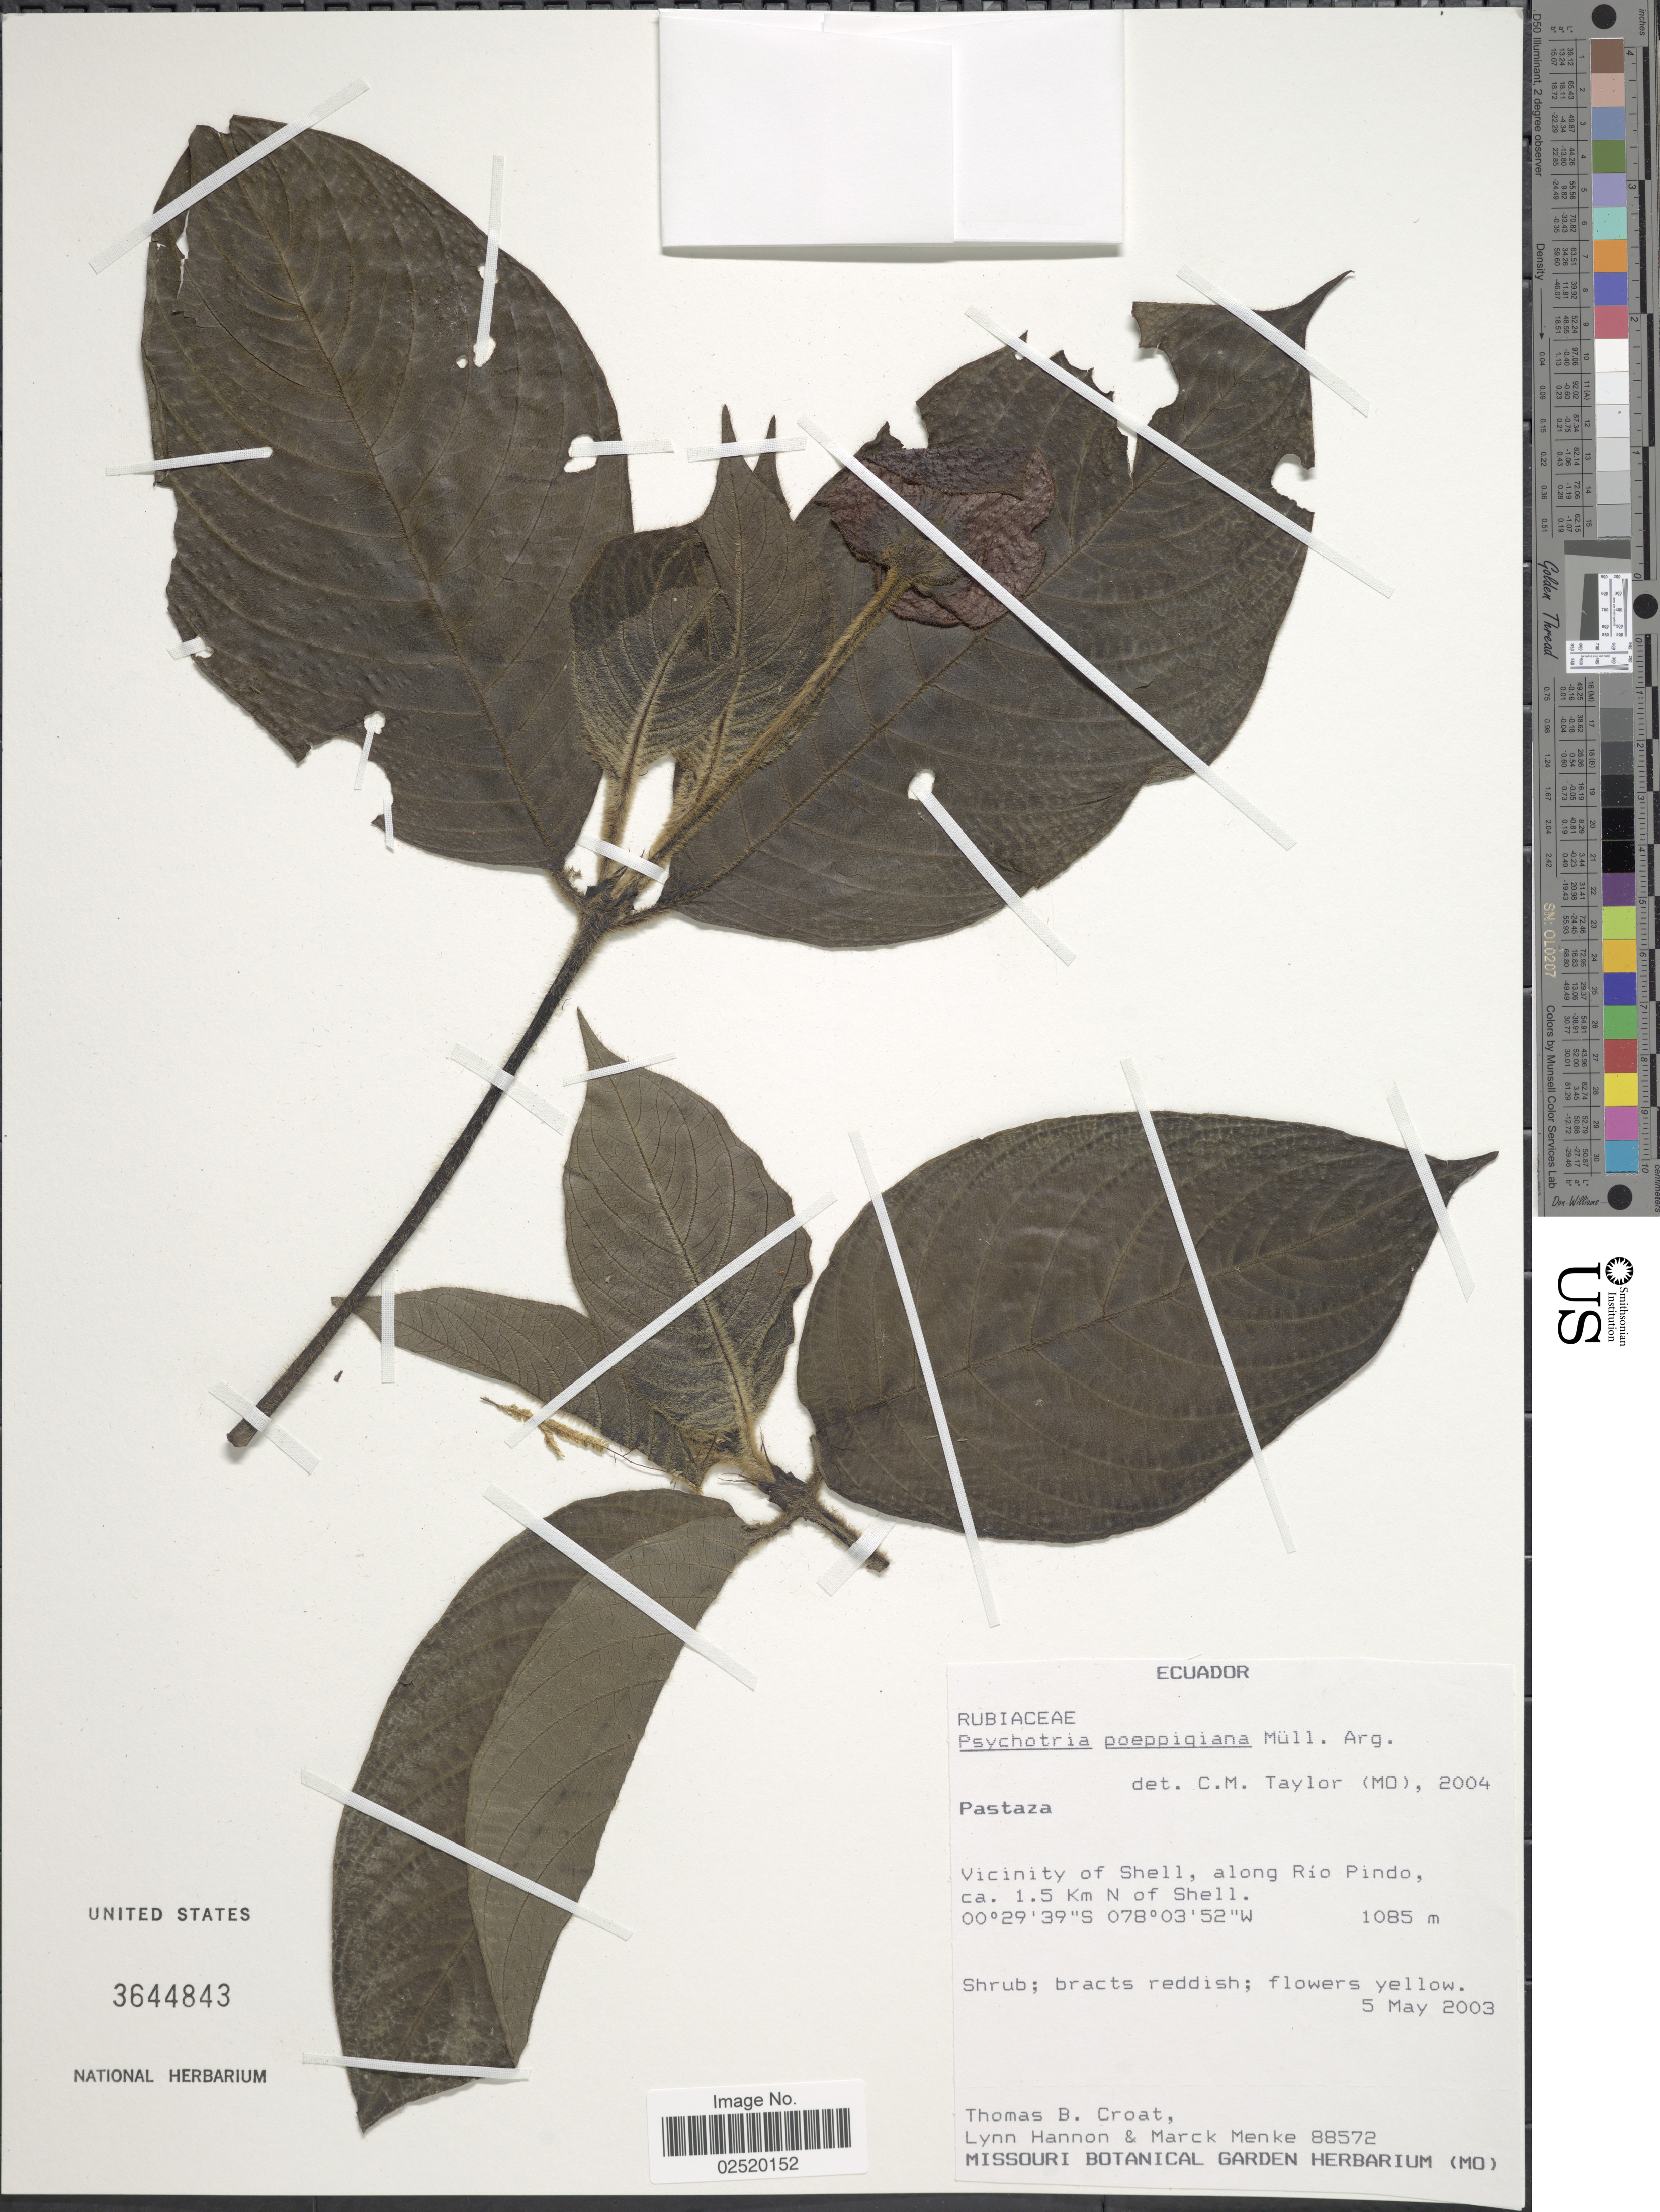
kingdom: Plantae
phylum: Tracheophyta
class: Magnoliopsida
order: Gentianales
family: Rubiaceae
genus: Psychotria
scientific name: Psychotria poeppigiana subsp. poeppigiana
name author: Müll. Arg.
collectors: T. B. Croat, L. Hannon & M. Menke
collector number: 88572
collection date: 2003-05-05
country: Ecuador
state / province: Pastaza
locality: Vicinity of Shell, along Rio Pindo, 1.5 km N of Shell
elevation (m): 1085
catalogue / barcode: US 3644843